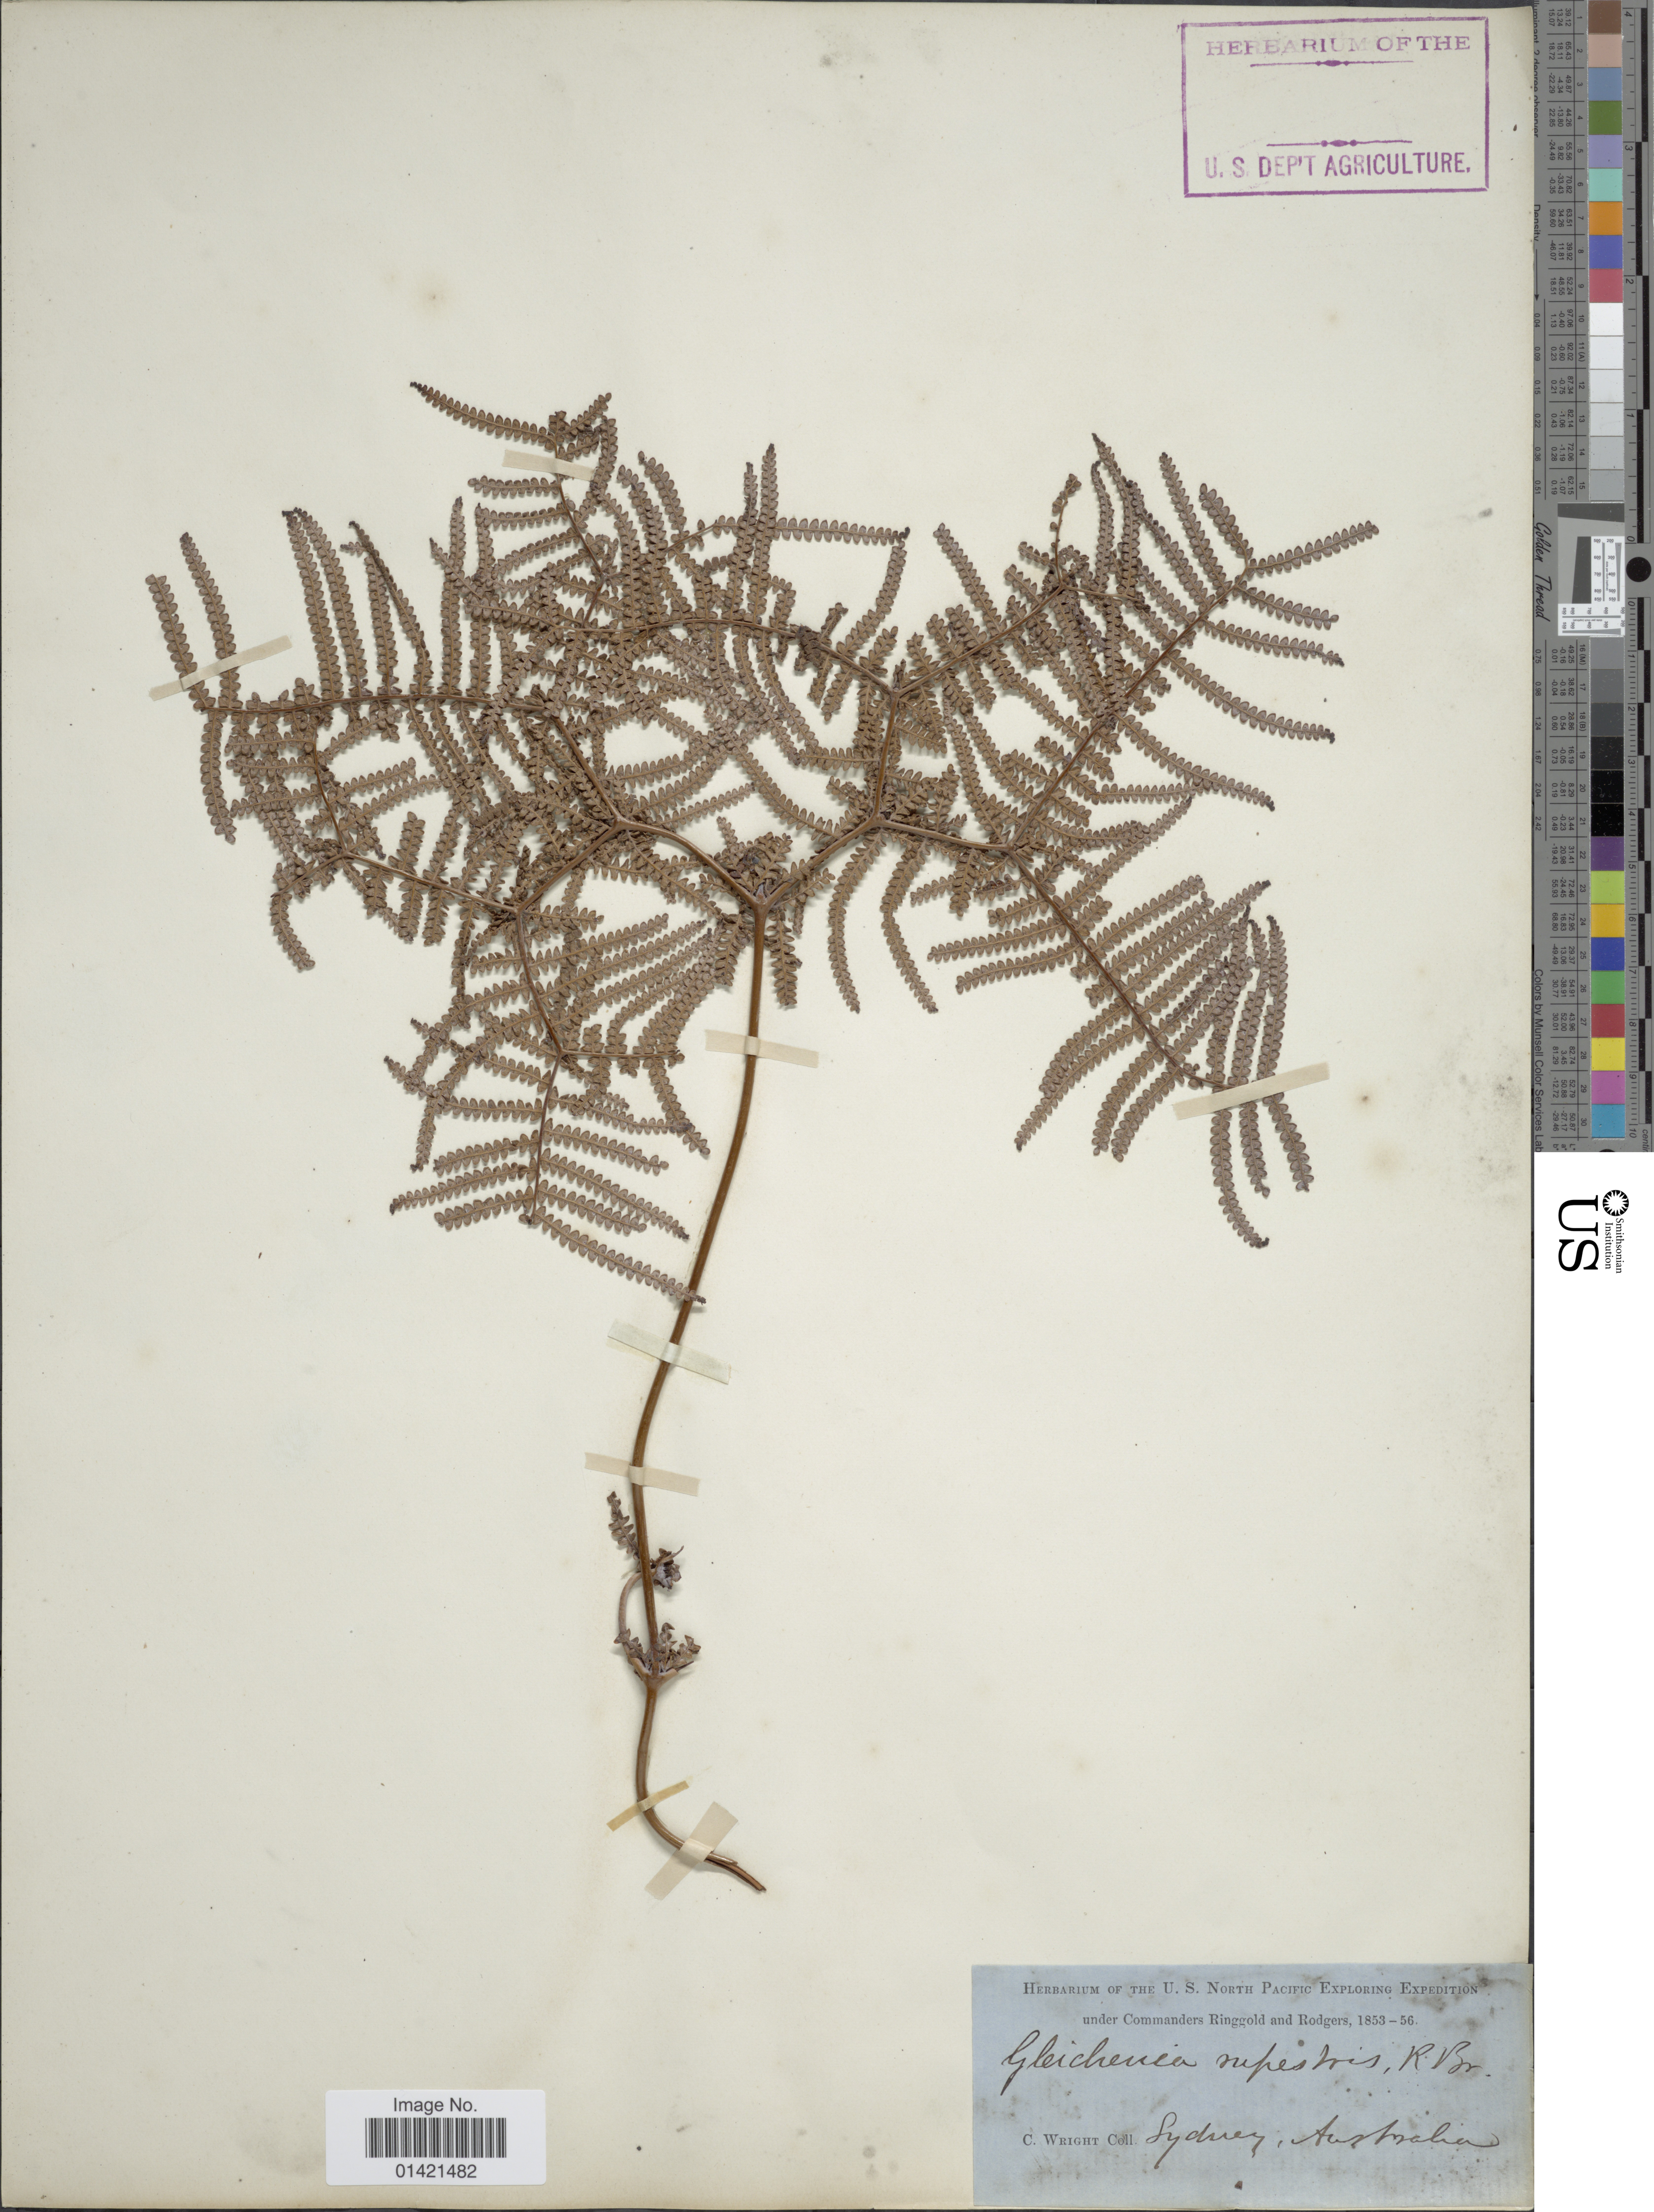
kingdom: Plantae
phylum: Tracheophyta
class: Polypodiopsida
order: Gleicheniales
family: Gleicheniaceae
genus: Gleichenia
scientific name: Gleichenia microphylla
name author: R. Br.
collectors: C. Wright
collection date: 1853/1856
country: Australia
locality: Sydney.